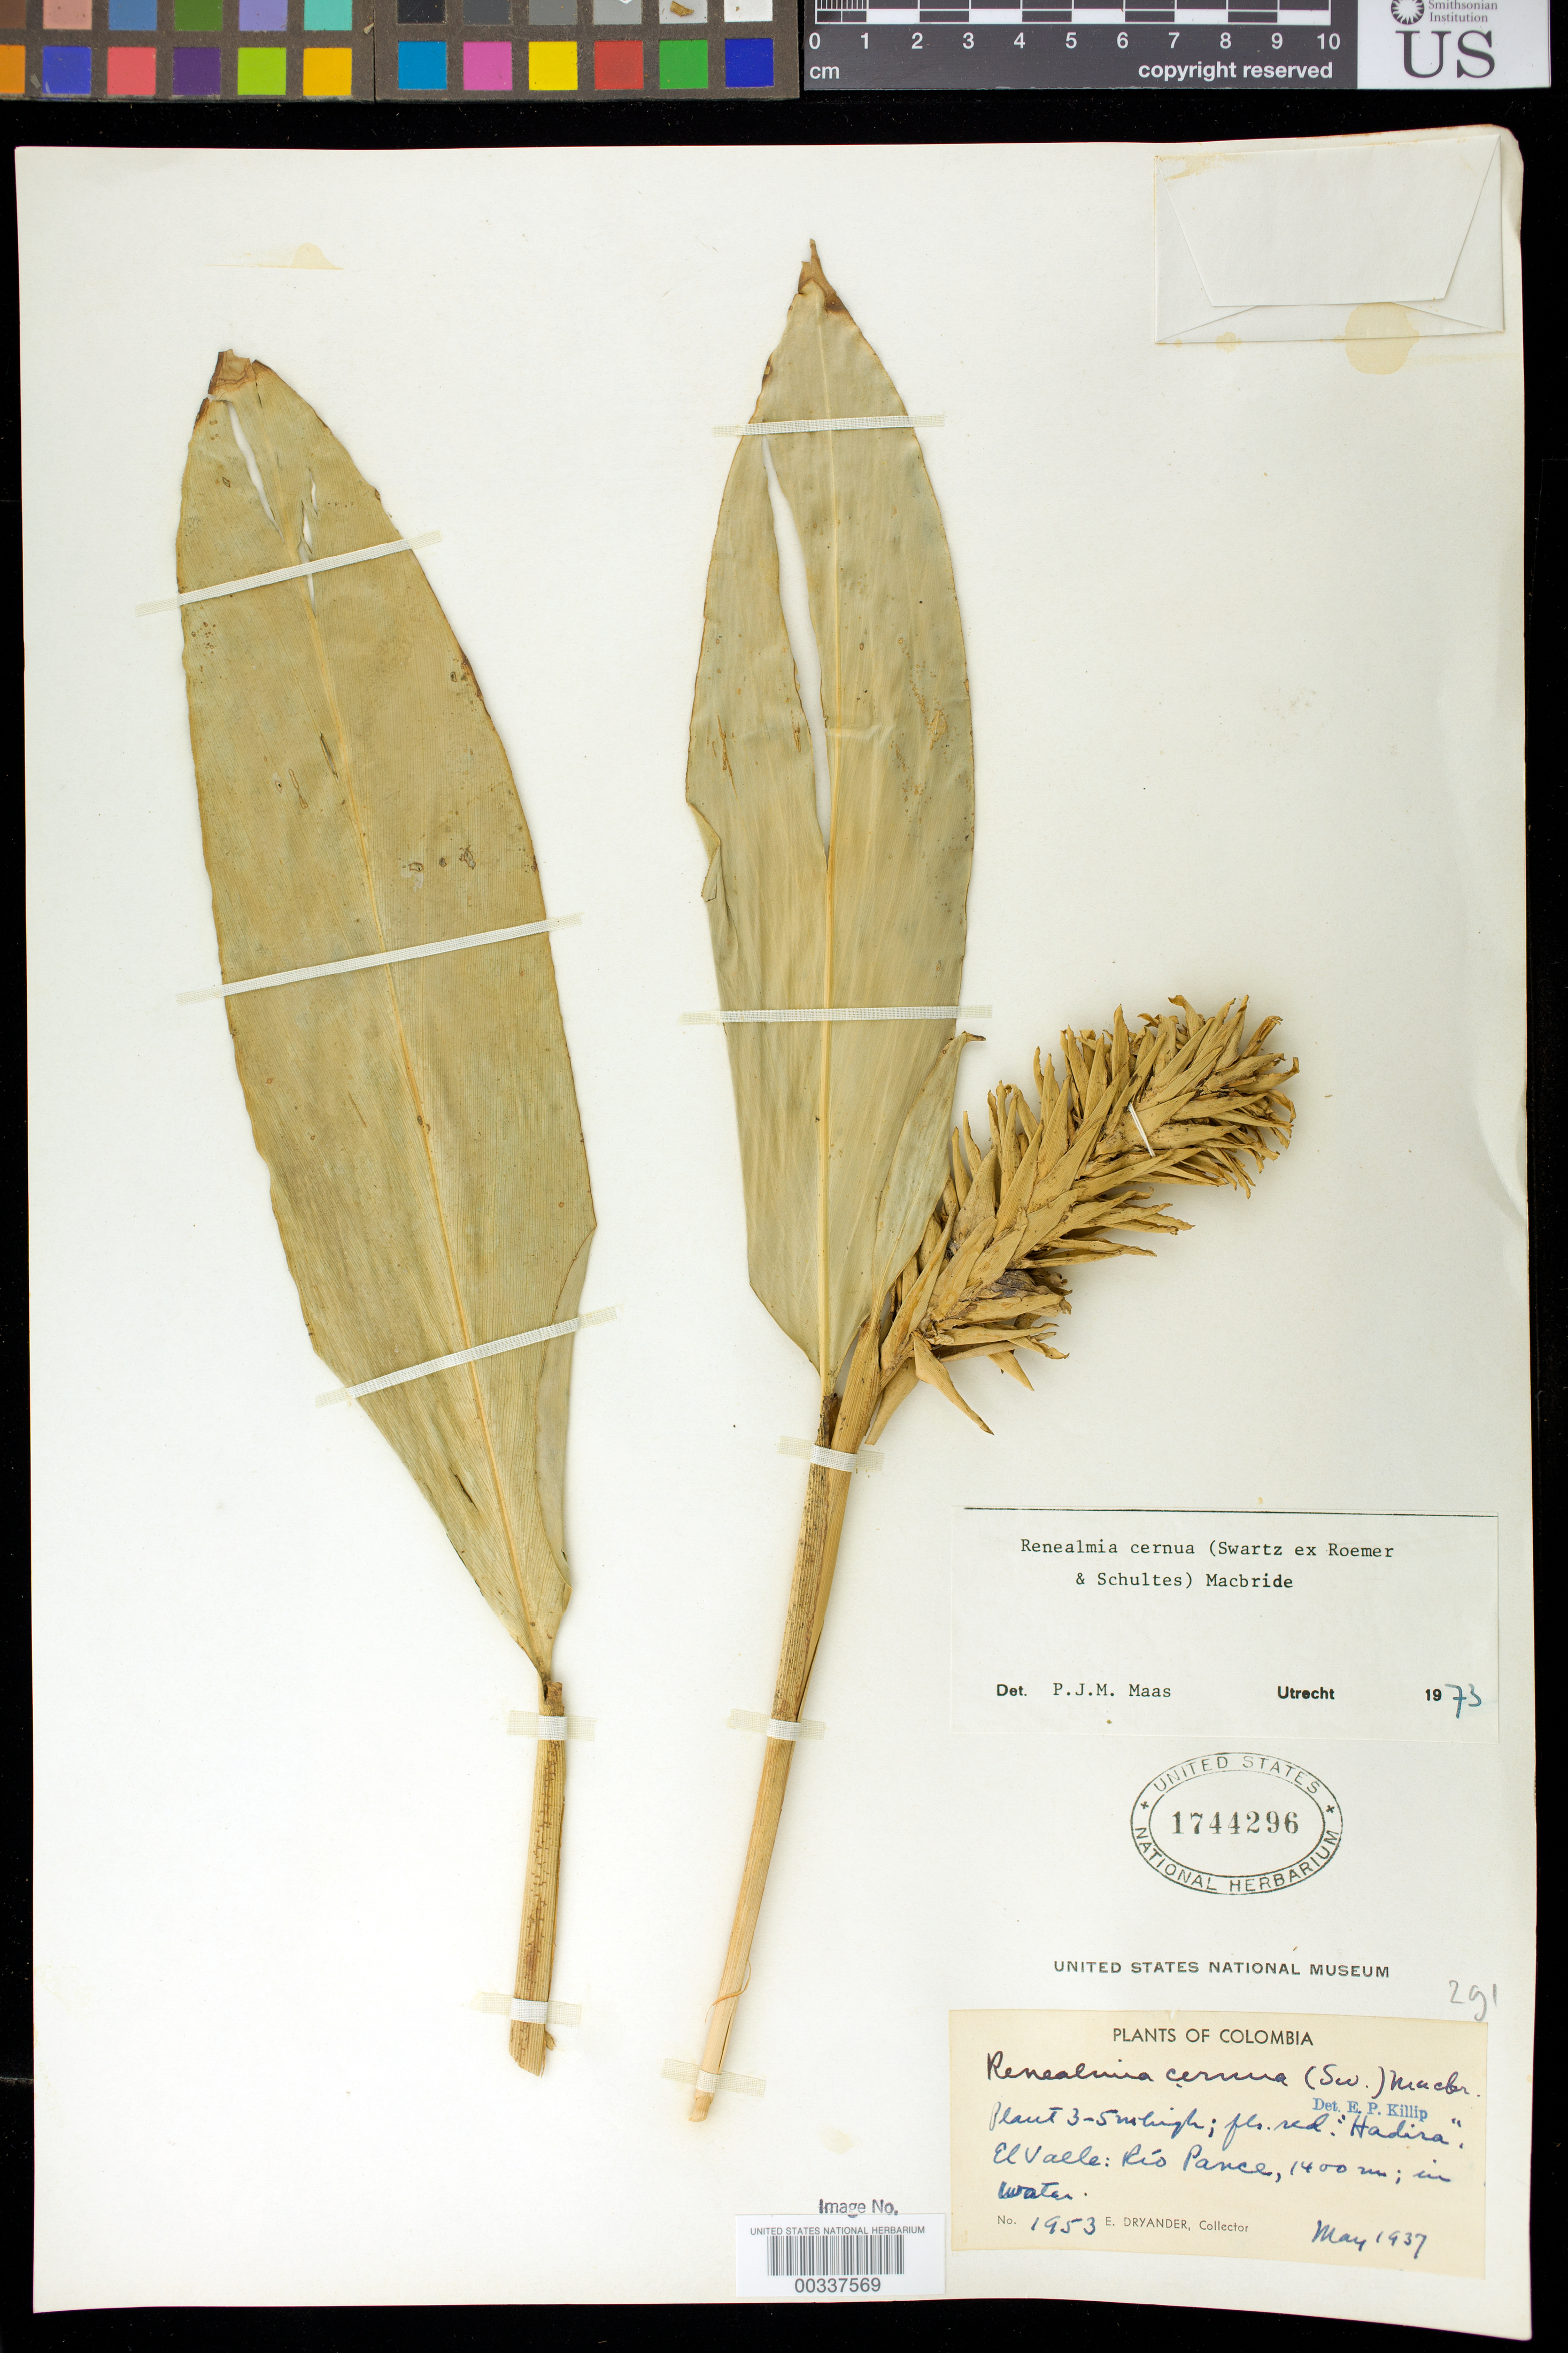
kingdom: Plantae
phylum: Tracheophyta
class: Liliopsida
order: Zingiberales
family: Zingiberaceae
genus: Renealmia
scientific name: Renealmia cernua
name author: (Sw. ex Roem. & Schult.) J.F. Macbr.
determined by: Maas, Paul J. M.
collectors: E. I. Dryander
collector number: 1953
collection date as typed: May 1937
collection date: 1937-05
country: Colombia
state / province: Valle del Cauca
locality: Rio pance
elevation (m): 1400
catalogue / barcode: US 1744296